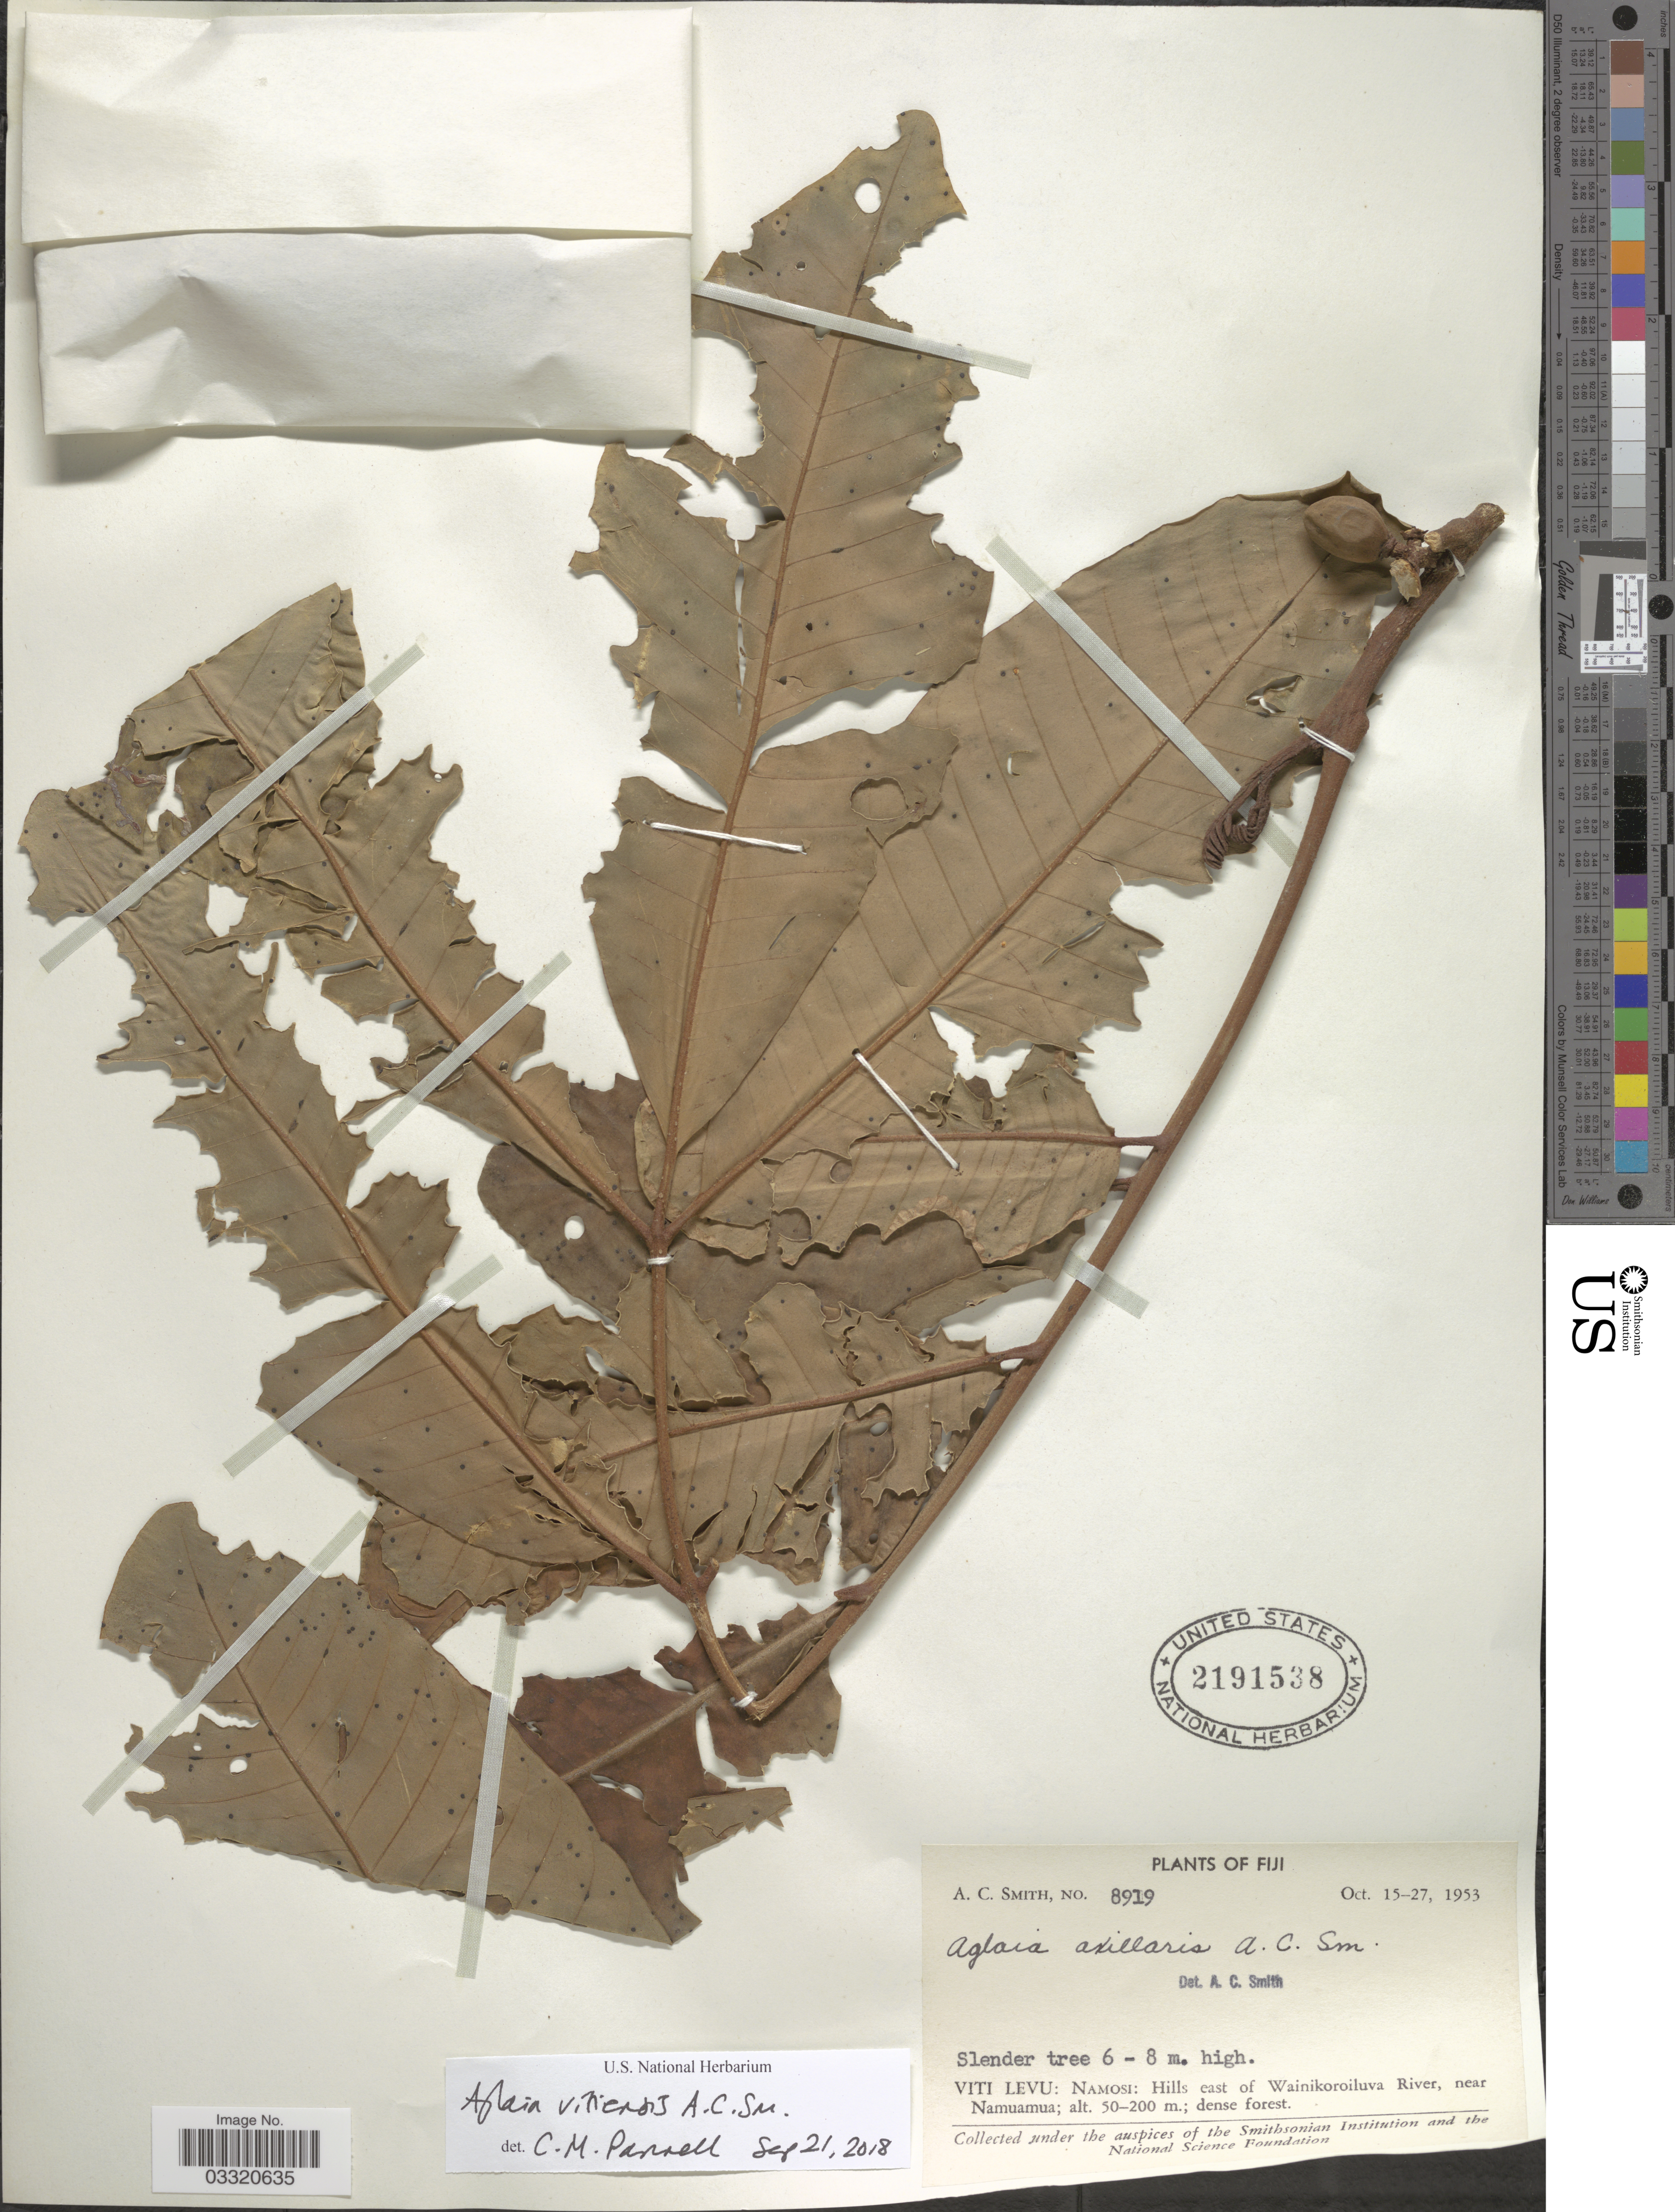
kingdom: Plantae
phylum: Tracheophyta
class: Magnoliopsida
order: Sapindales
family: Meliaceae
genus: Aglaia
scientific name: Aglaia vitiensis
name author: A.C. Sm.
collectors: A. C. Smith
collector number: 8919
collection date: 1953-10-15/1953-10-27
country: Fiji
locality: Viti Levu: Namosi: Hills east of Wainikoroiluva River, near Namuamua.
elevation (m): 50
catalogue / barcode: US 2191538